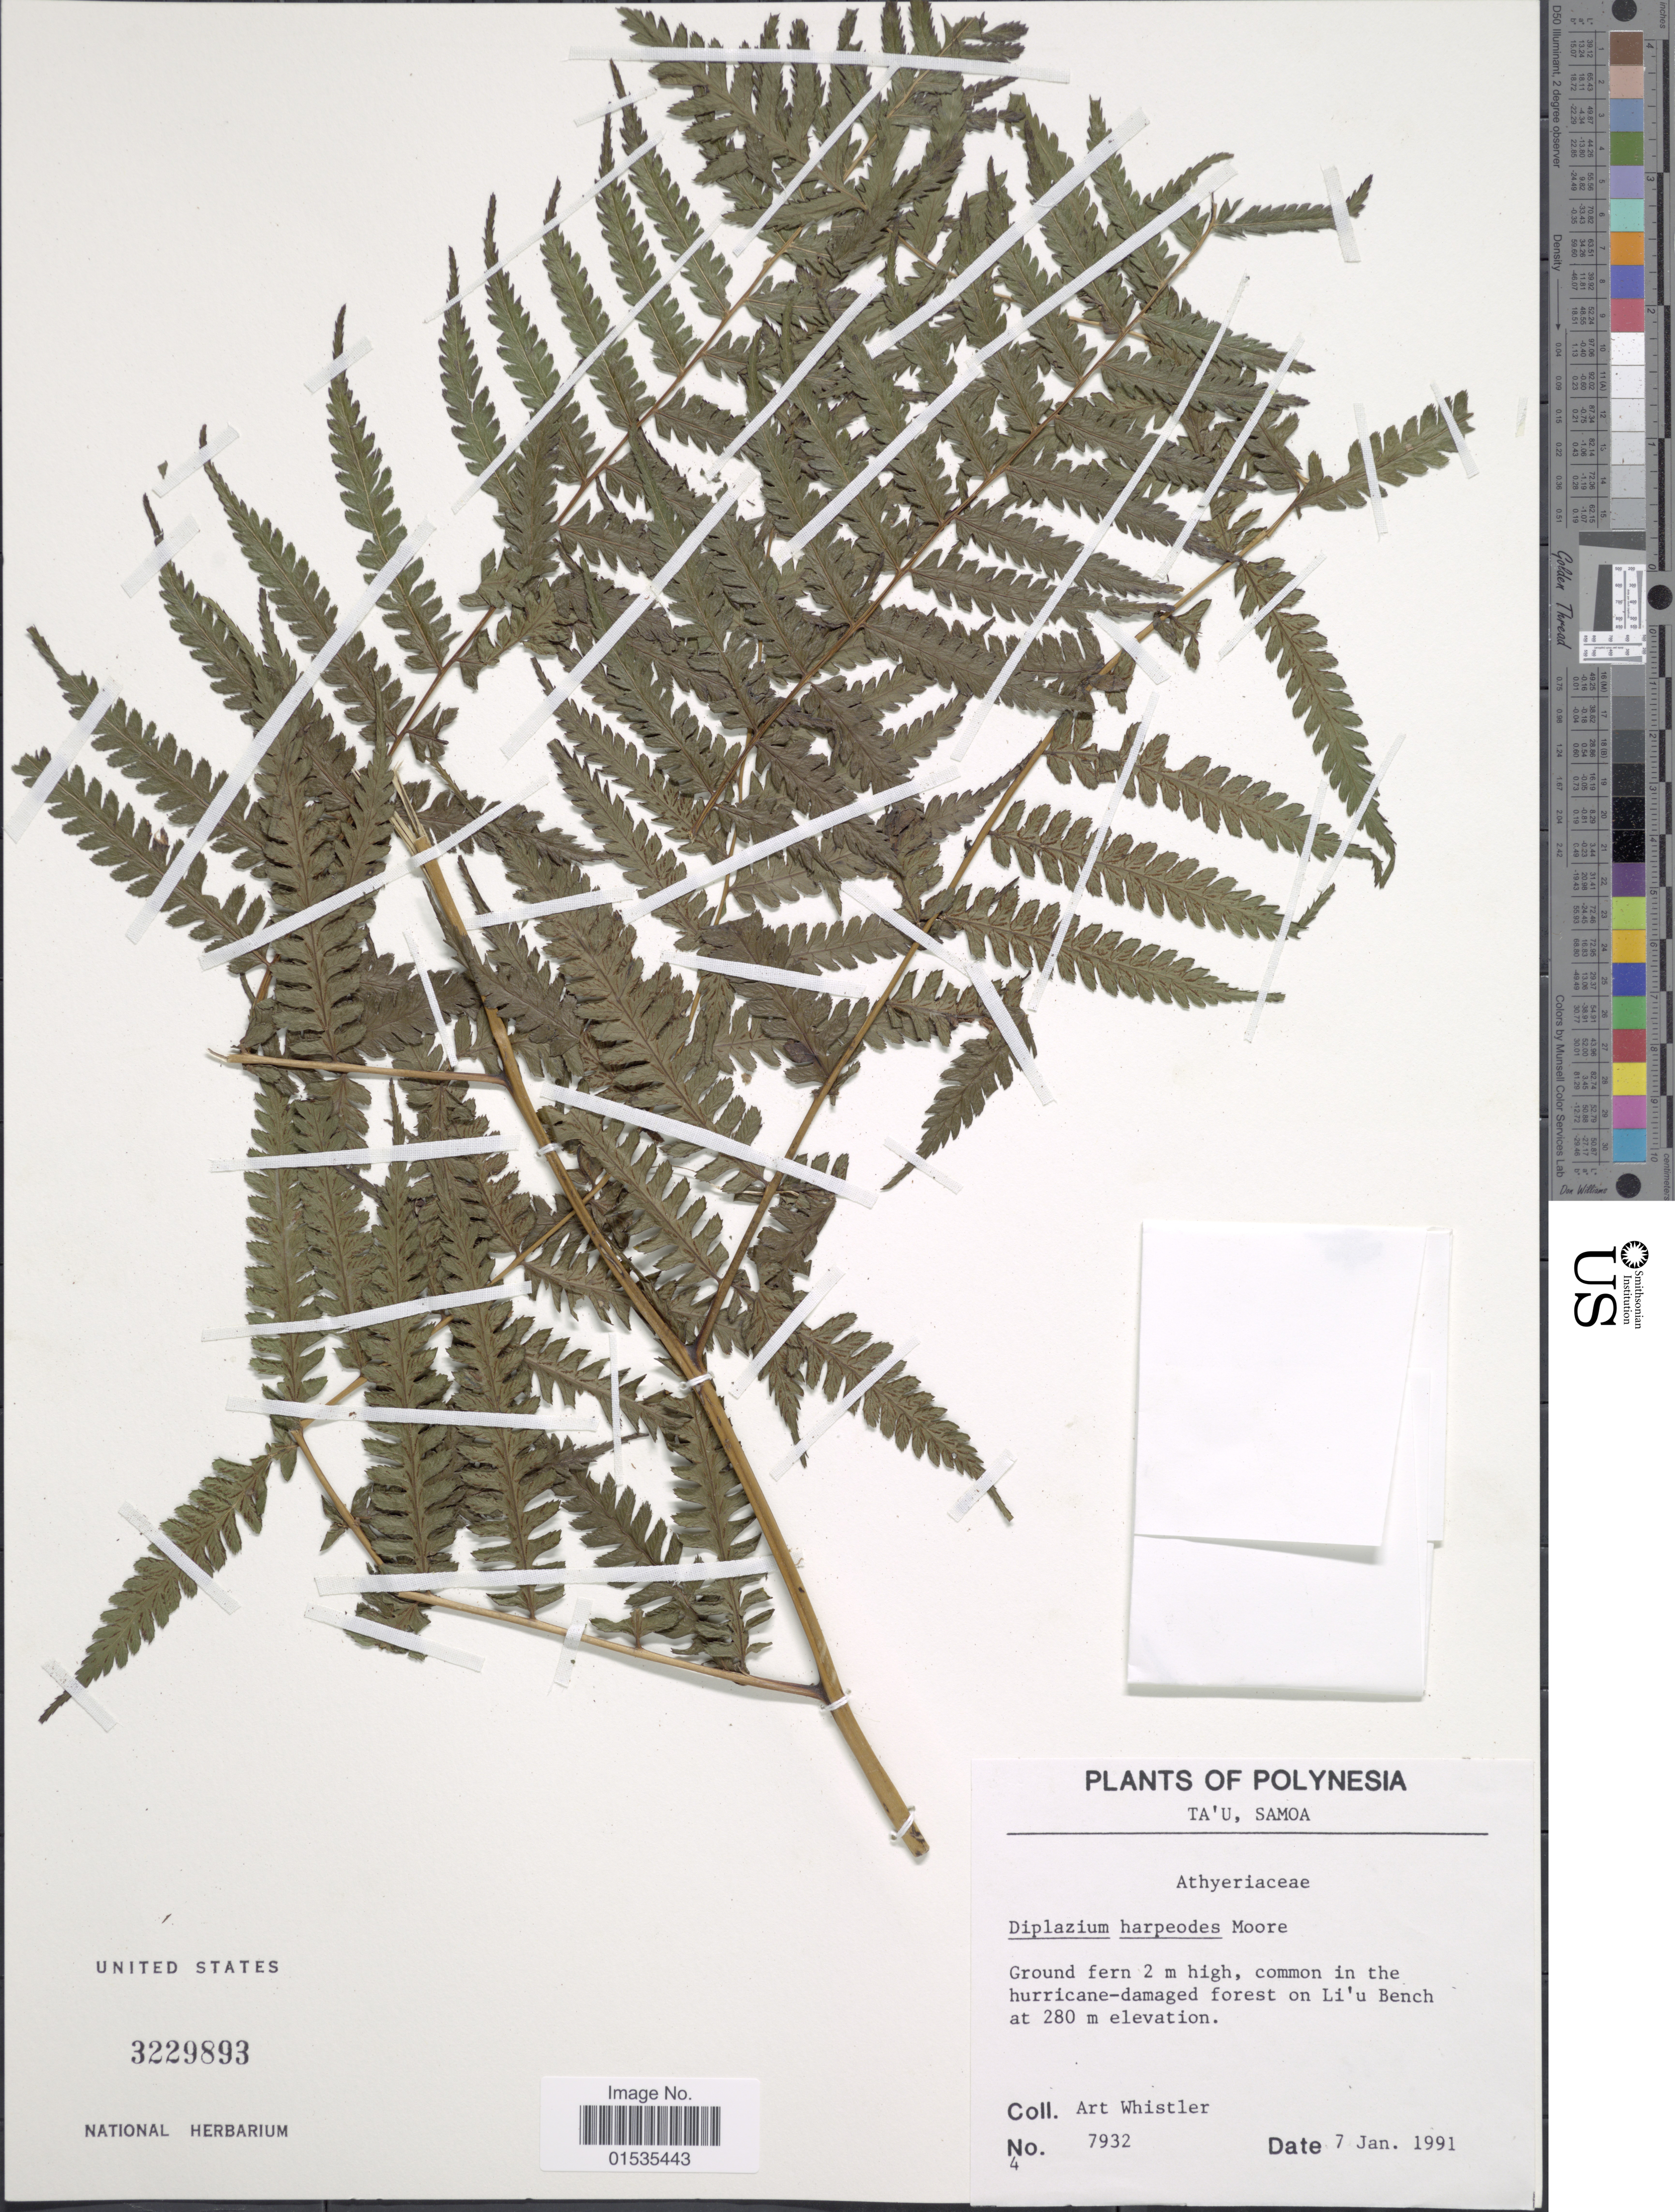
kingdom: Plantae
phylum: Tracheophyta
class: Polypodiopsida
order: Polypodiales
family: Athyriaceae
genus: Diplazium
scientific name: Diplazium harpeodes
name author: T. Moore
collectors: A. Whistler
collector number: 7932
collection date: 1991-01-07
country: American Samoa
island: Ta'u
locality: Ta'u, common in the hurricane-damaged forest in Li'u Bench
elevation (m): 280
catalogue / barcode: US 3229893